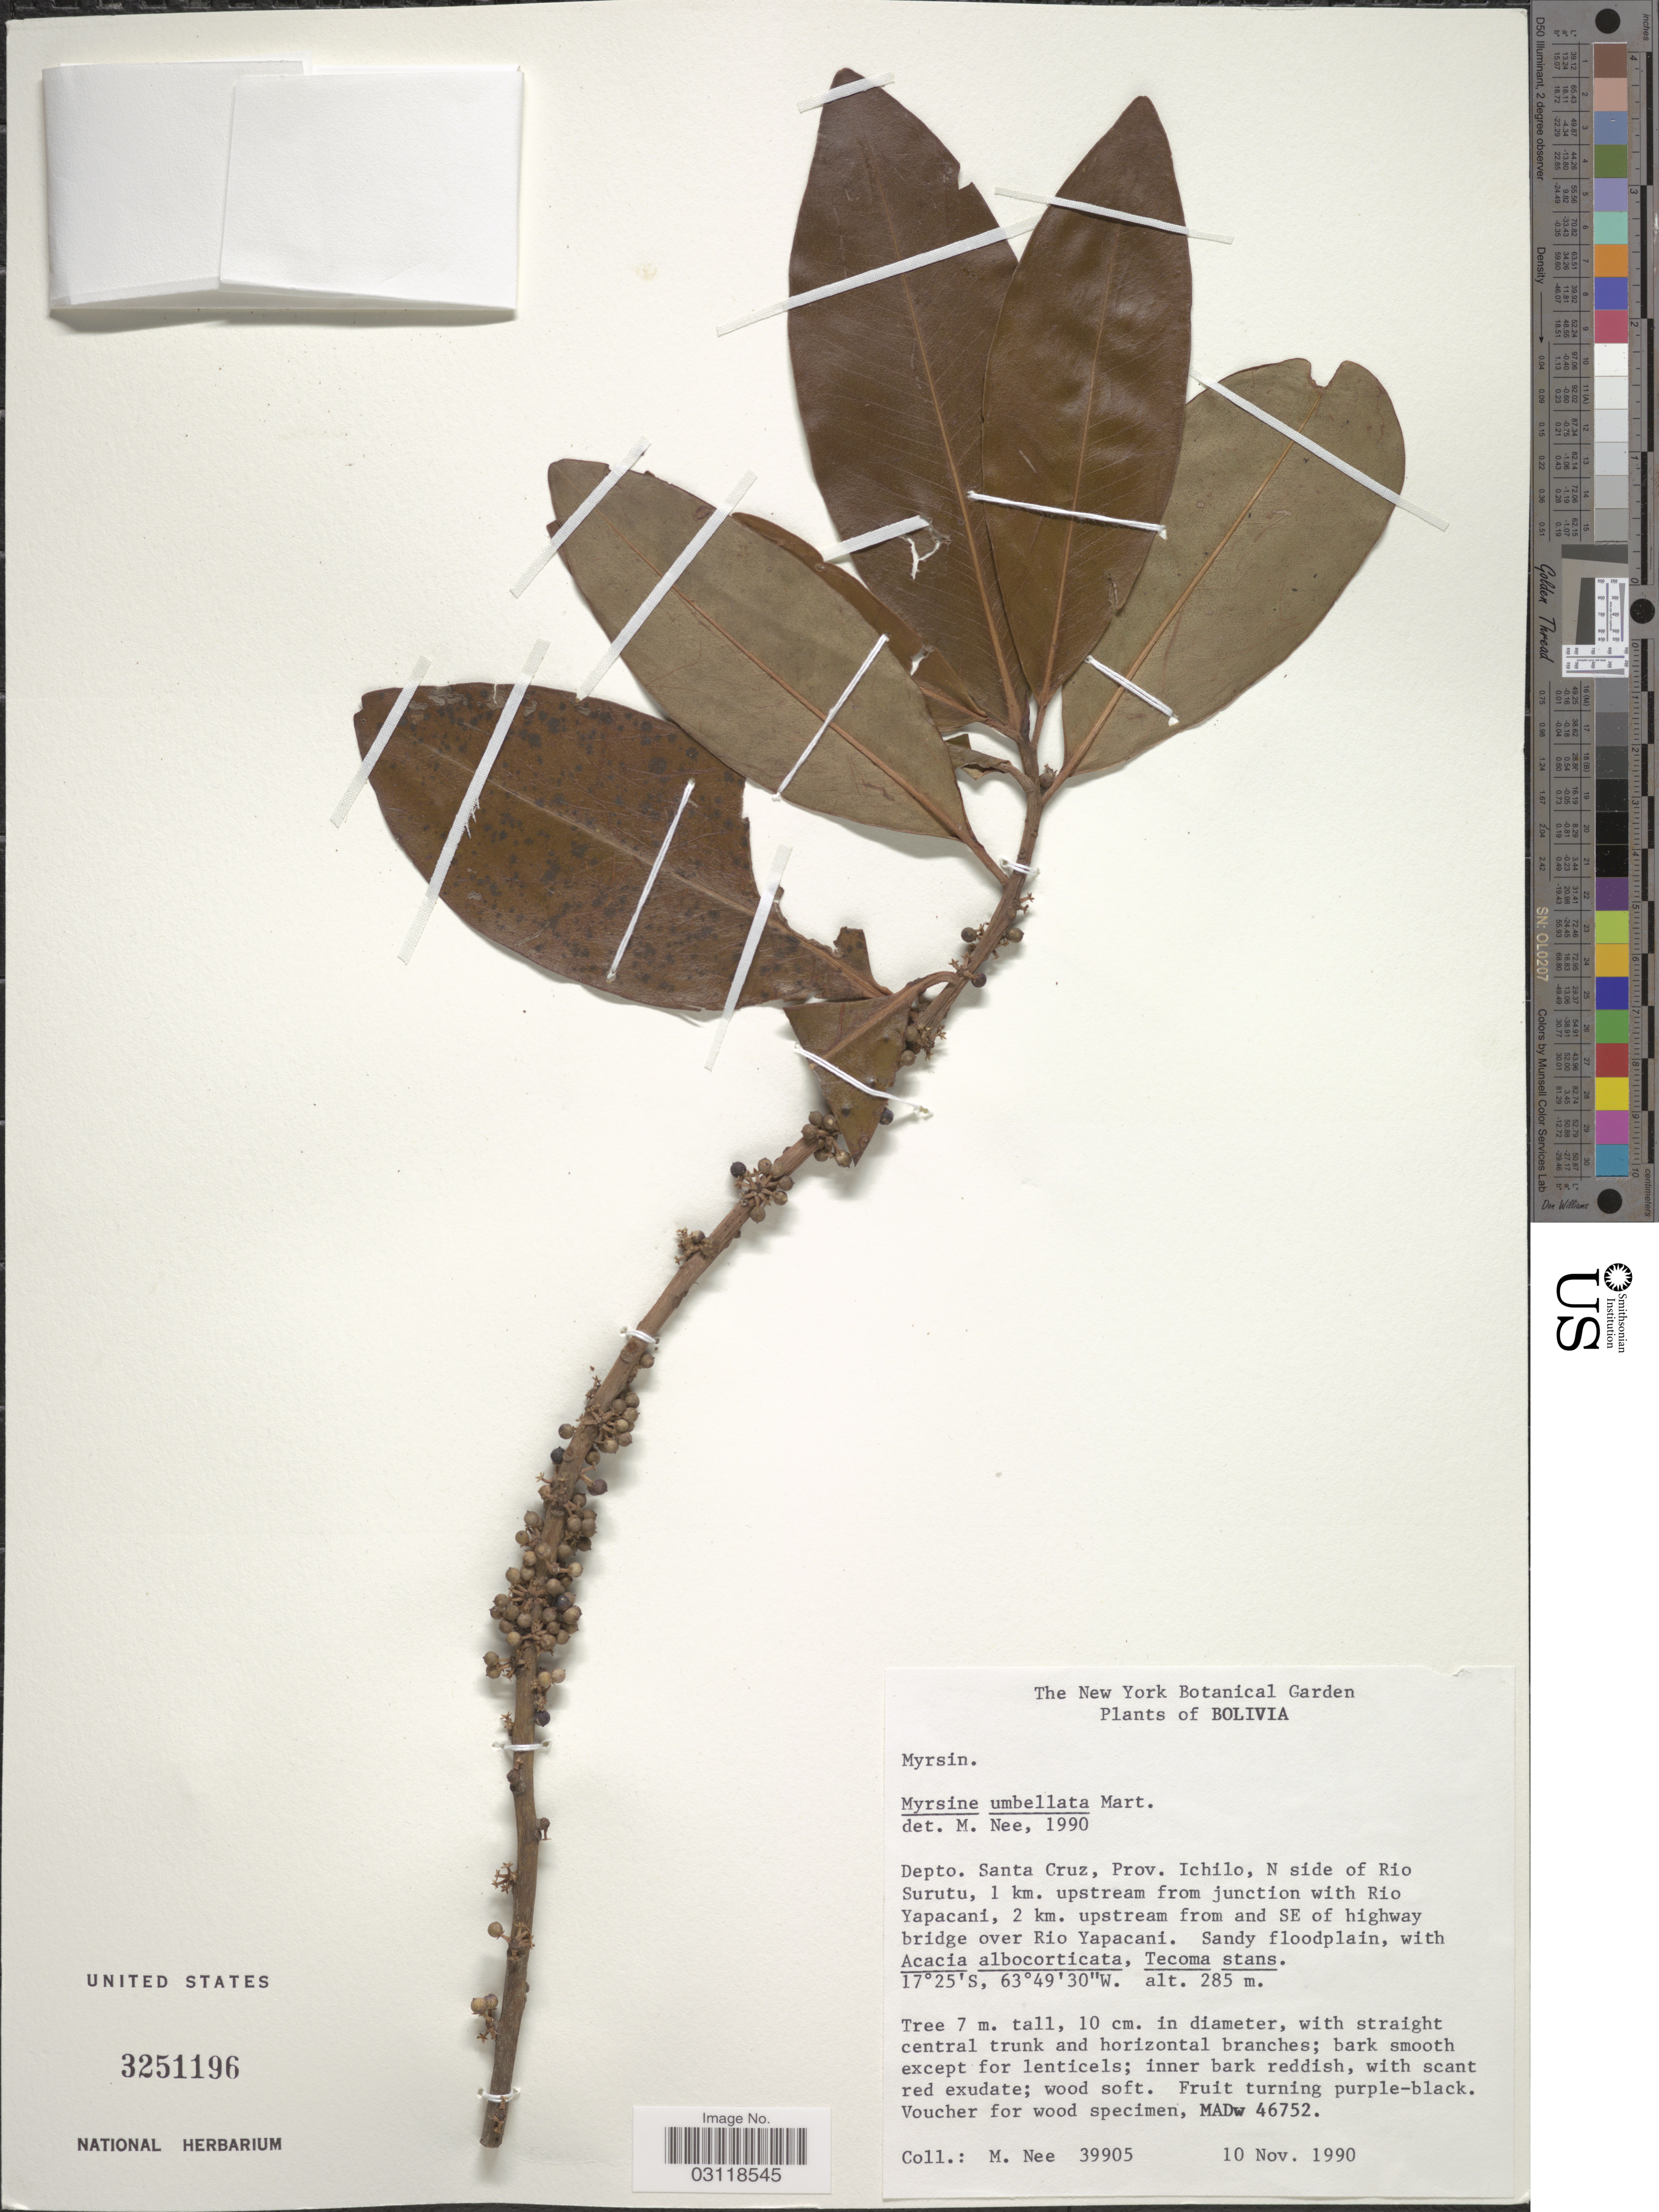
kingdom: Plantae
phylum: Tracheophyta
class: Magnoliopsida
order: Ericales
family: Primulaceae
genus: Rapanea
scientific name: Rapanea umbellata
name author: (Mart.) Mez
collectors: M. Nee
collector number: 39905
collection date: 1990-11-10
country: Bolivia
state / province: Santa Cruz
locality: Depto. Santa Cruz, Prov. Ichilo, N side of Rio Surutu, 1 km. upstream from junction with Rio Yapacani, 2 km. upstream from and SE of highway bridge over Rio Yapacani.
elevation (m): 285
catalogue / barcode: US 3251196